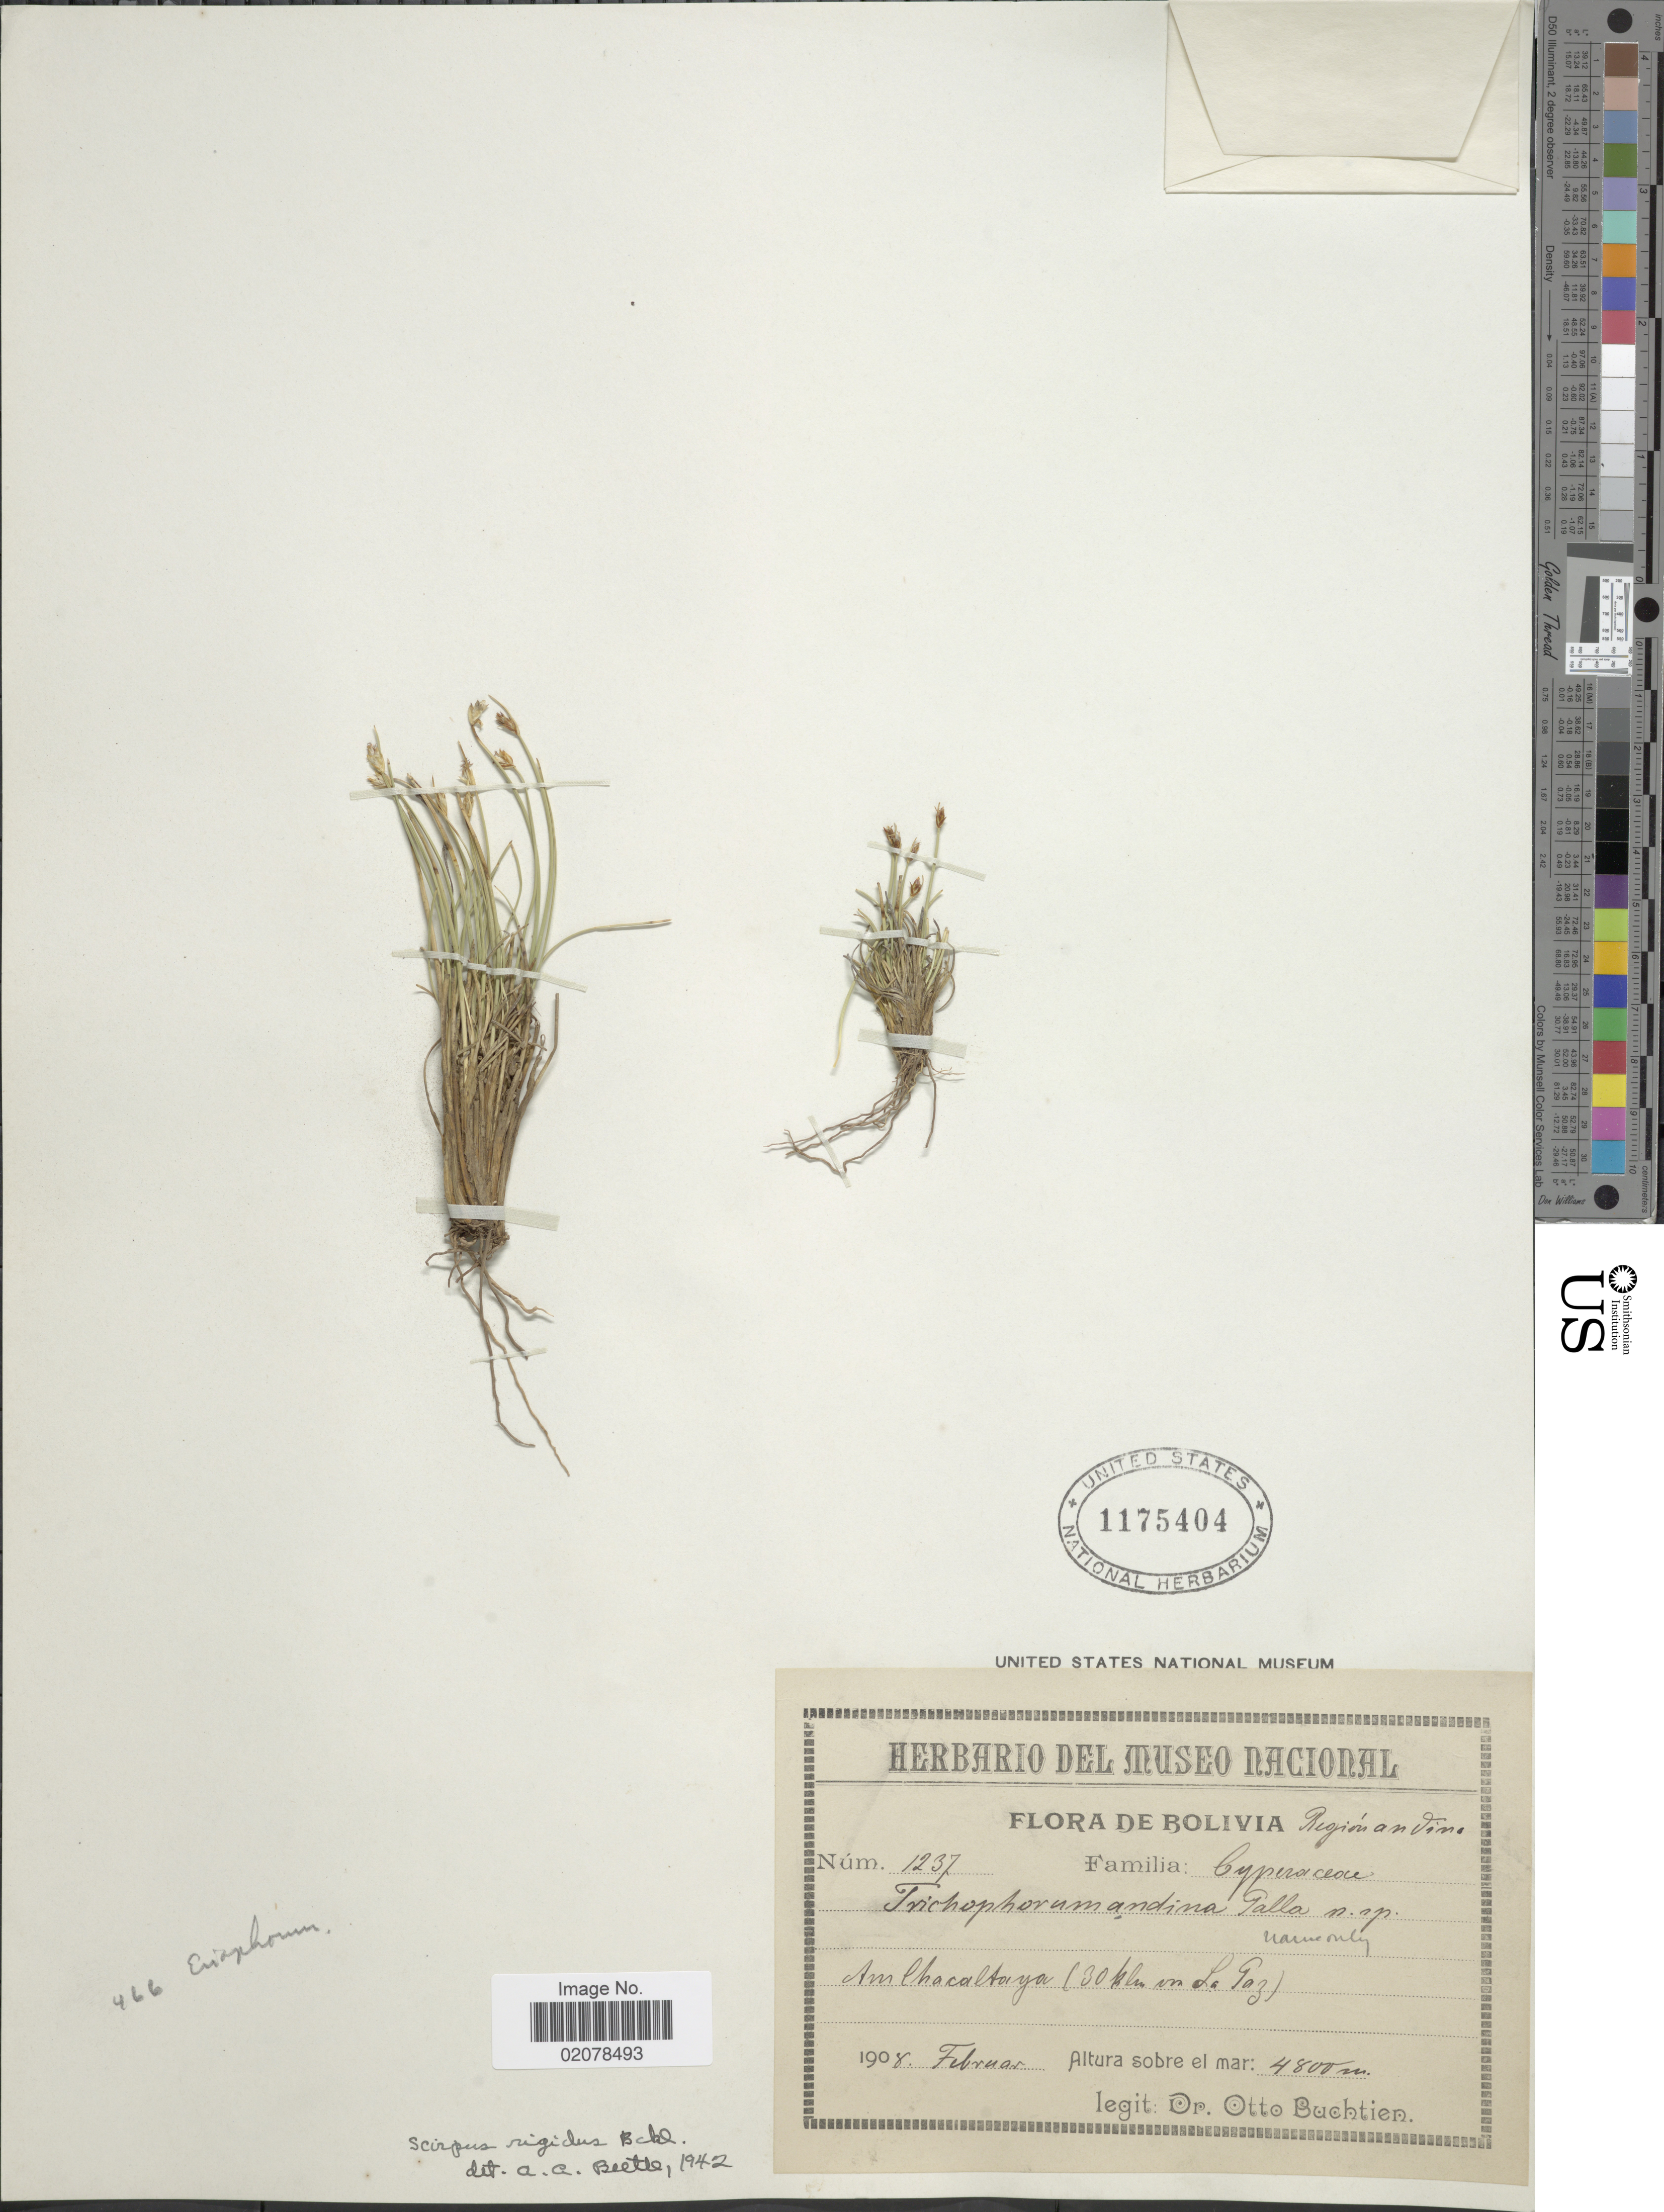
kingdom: Plantae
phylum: Tracheophyta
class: Liliopsida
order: Poales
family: Cyperaceae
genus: Trichophorum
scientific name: Trichophorum rigidum subsp. rigidum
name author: (Steud.) Goetgh. et al.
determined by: Strong, Mark T., (BOT), Smithsonian Institution - National Museum of Natural History (UNITED STATES)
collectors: O. Buchtien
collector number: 1237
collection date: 1908-02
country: Bolivia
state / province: La Paz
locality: Region andine, Am Chacaltaya (30 km in La Paz)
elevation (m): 4800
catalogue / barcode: US 1175404